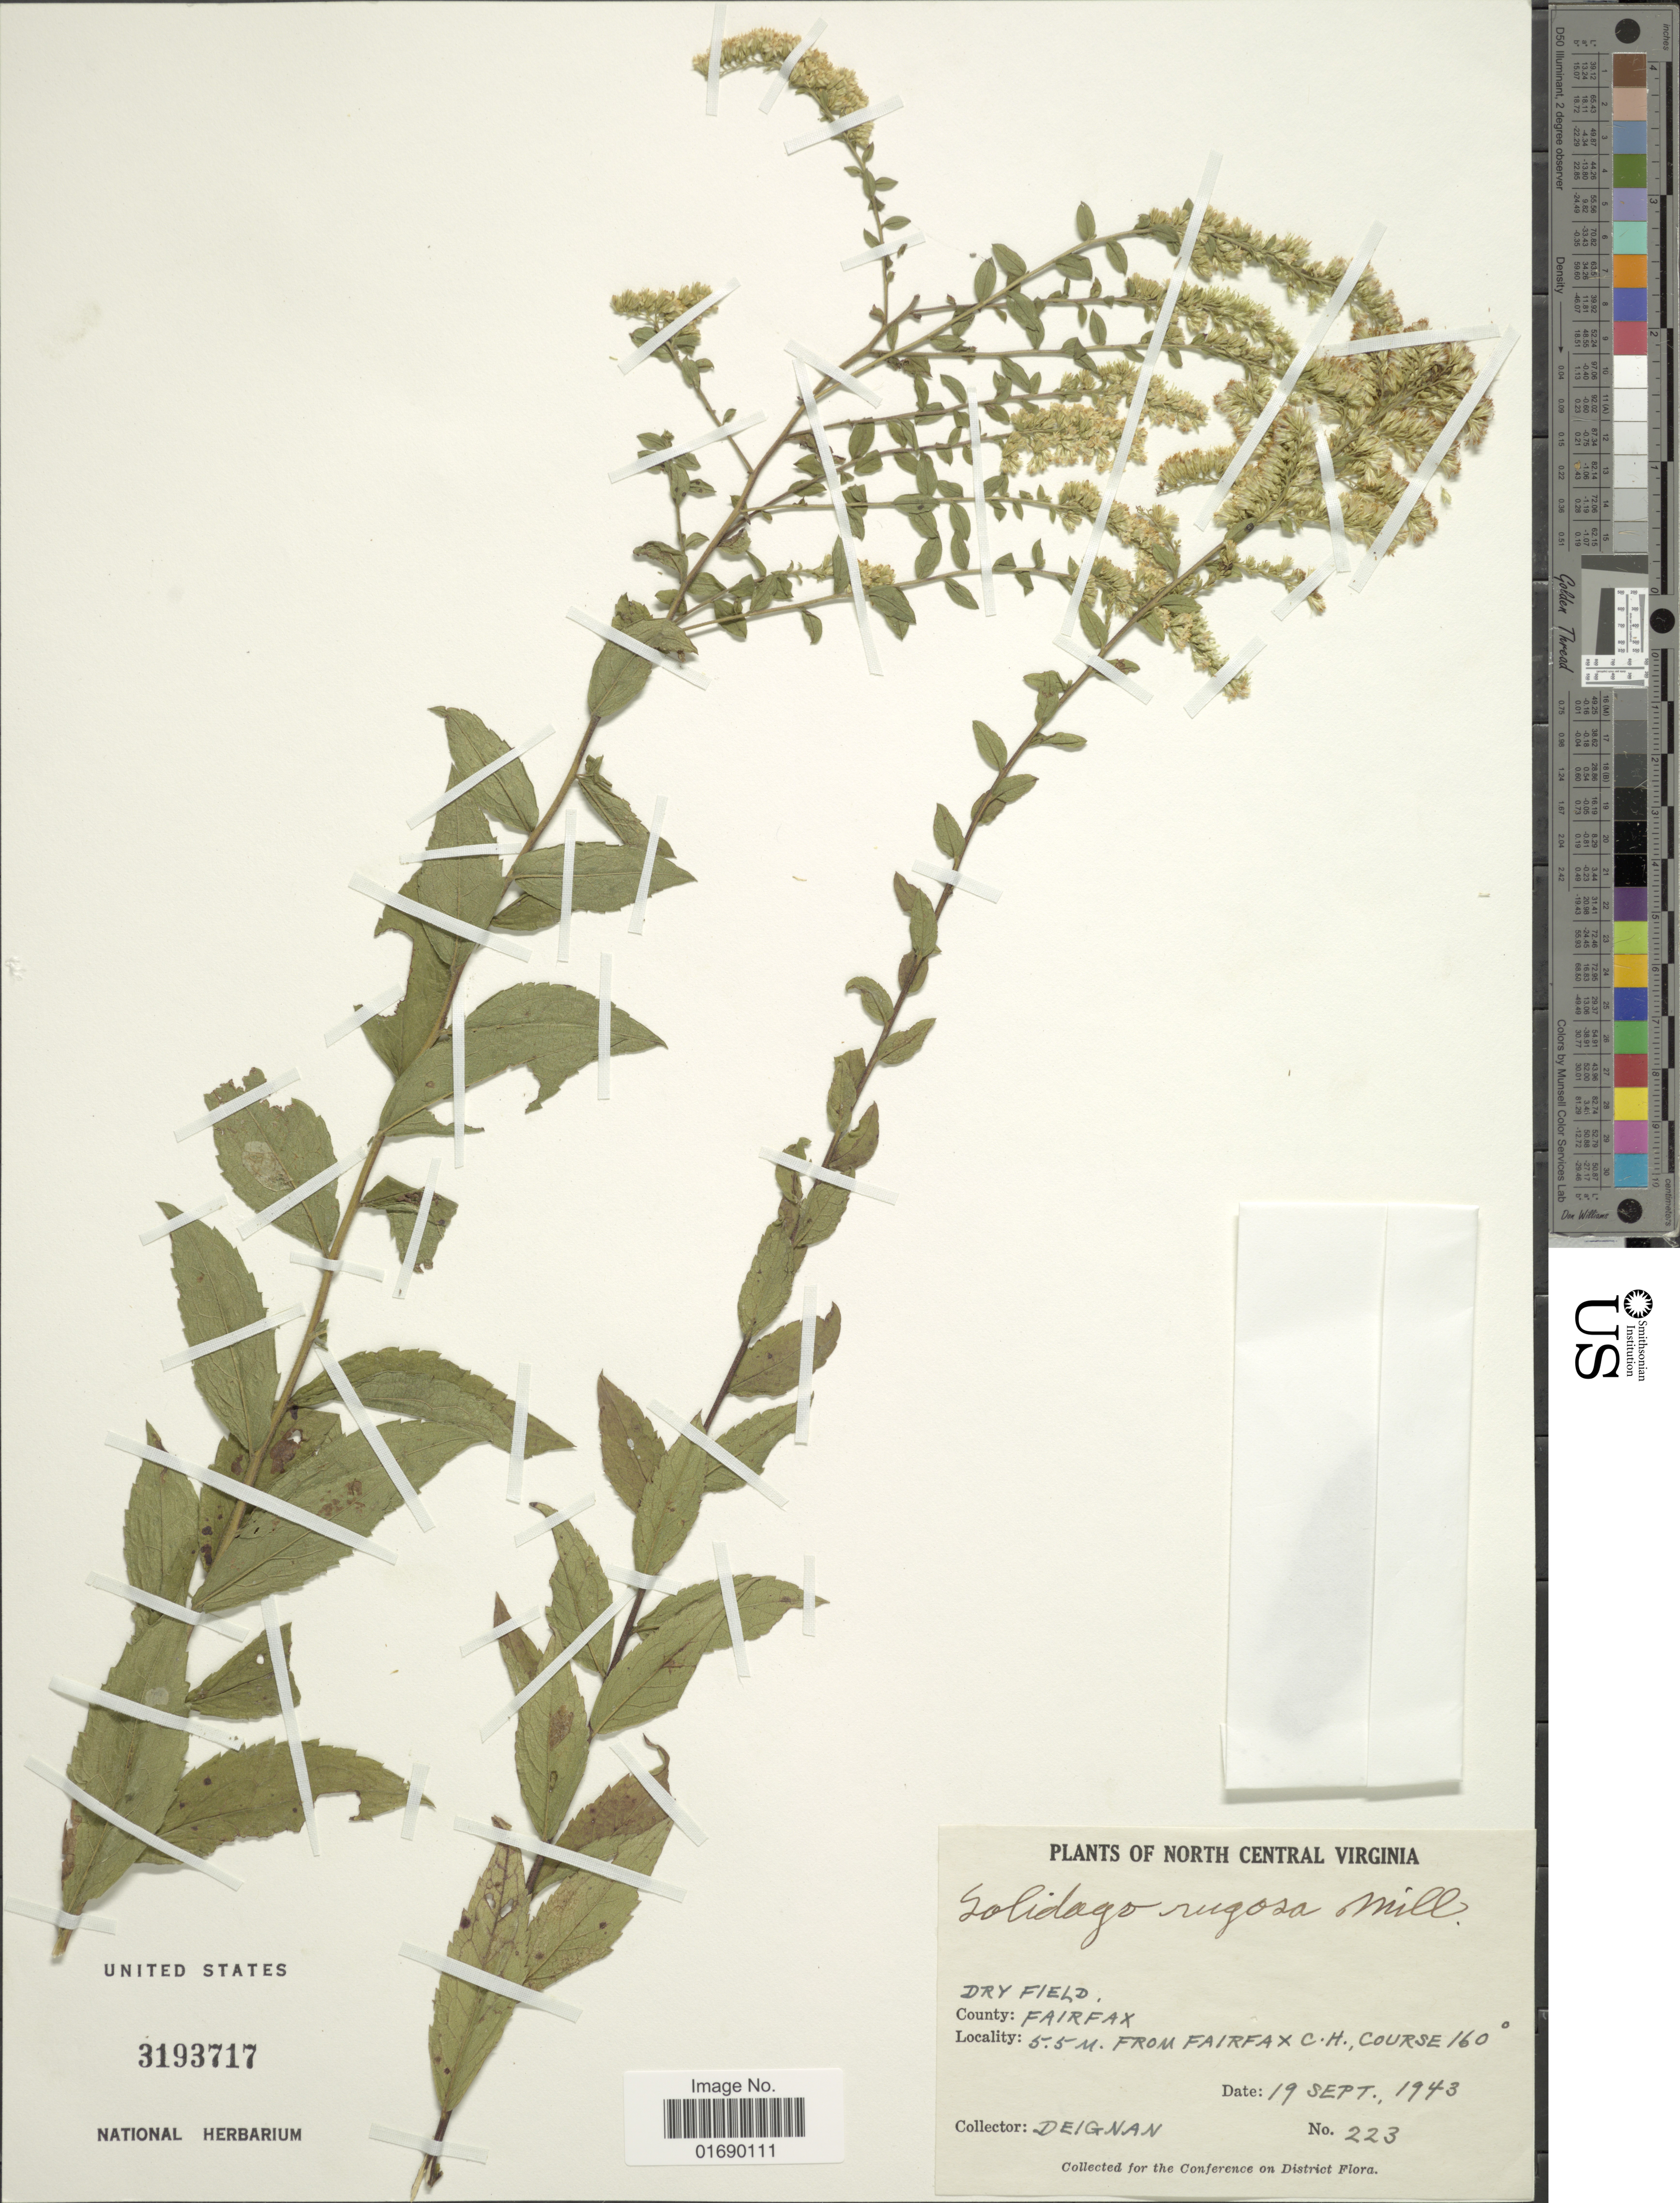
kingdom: Plantae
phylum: Tracheophyta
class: Magnoliopsida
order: Asterales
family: Asteraceae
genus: Solidago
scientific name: Solidago rugosa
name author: Mill.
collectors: -. Deignan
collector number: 223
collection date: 1943-09-19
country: United States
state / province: Virginia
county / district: Fairfax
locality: North Central Virginia, Dry Field, County: Fairfax, 5.5 m. from Fairfax C.H., Course 160°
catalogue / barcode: US 3193717